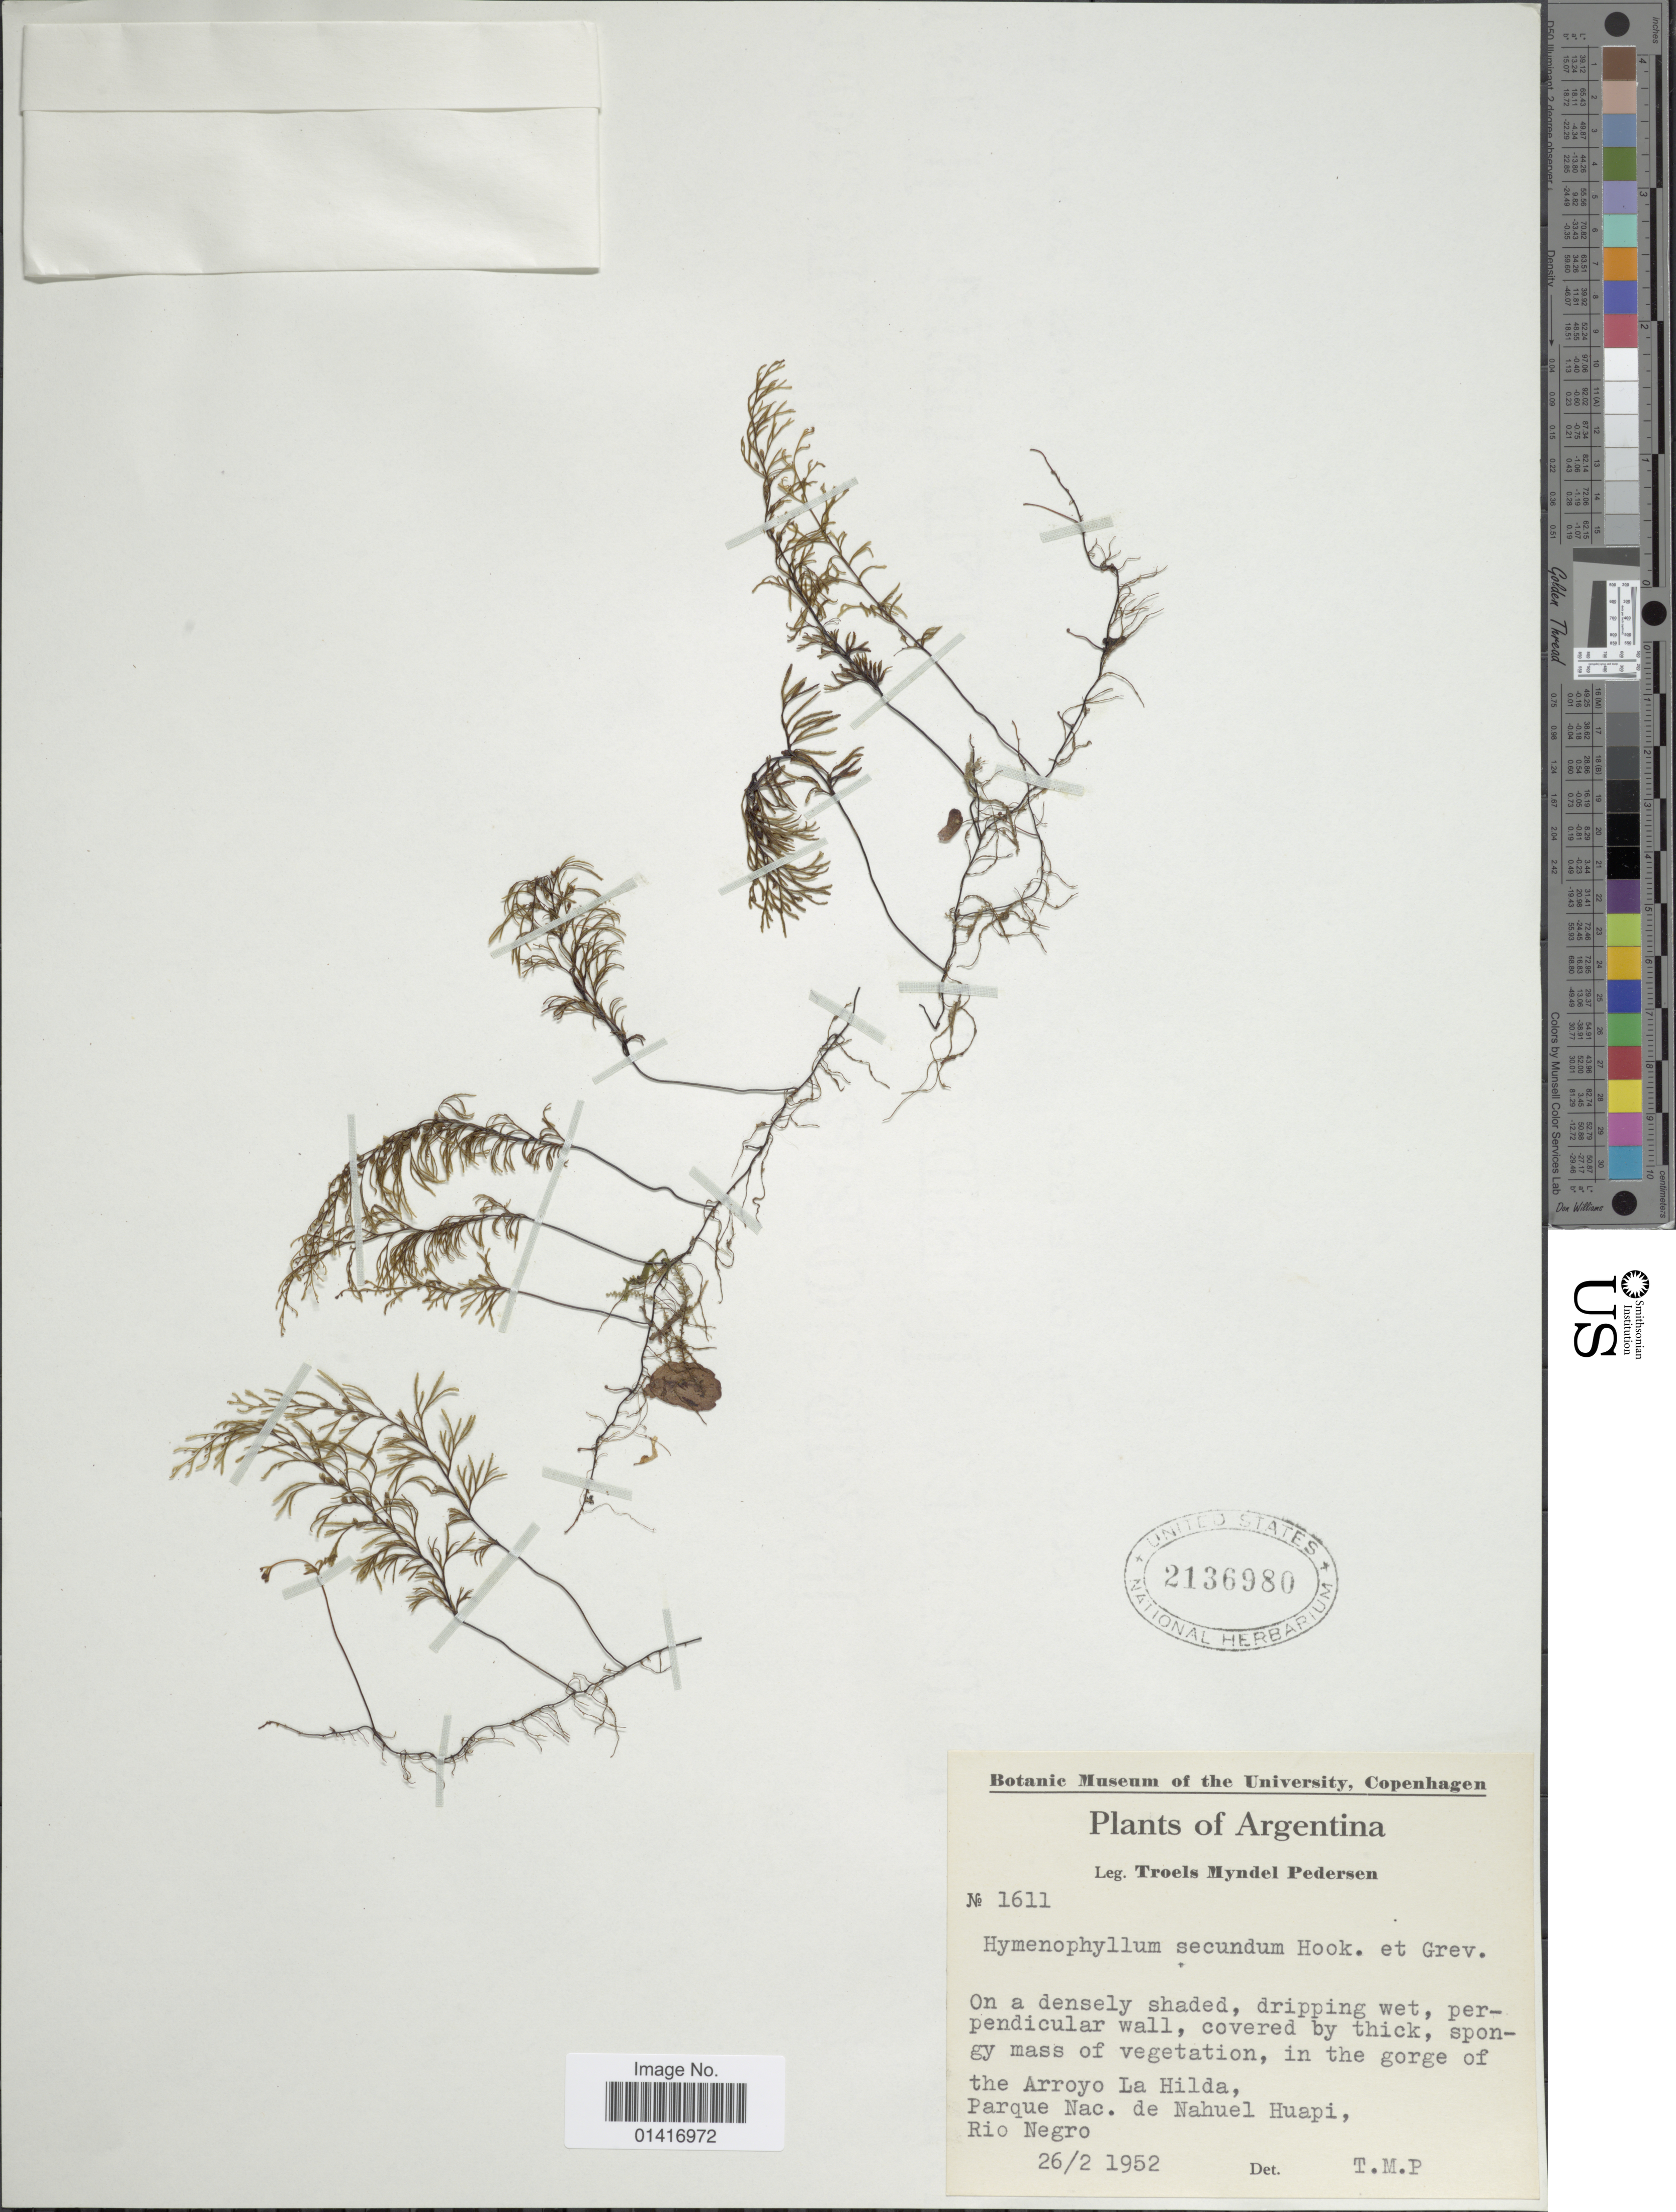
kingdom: Plantae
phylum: Tracheophyta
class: Polypodiopsida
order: Hymenophyllales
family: Hymenophyllaceae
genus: Hymenophyllum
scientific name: Hymenophyllum secundum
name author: Hook. & Grev.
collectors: T. Pederson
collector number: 1611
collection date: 1952-02-26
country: Argentina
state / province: Rio Negro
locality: On a densely shaded, dripping wet, perdendicular wall, covered by thick, spongy mass of vegetation, in the gorge of the Arroyo La Hilda. Parque Nac. de Nahuel Huapi, Rio Negro.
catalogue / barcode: US 2136980